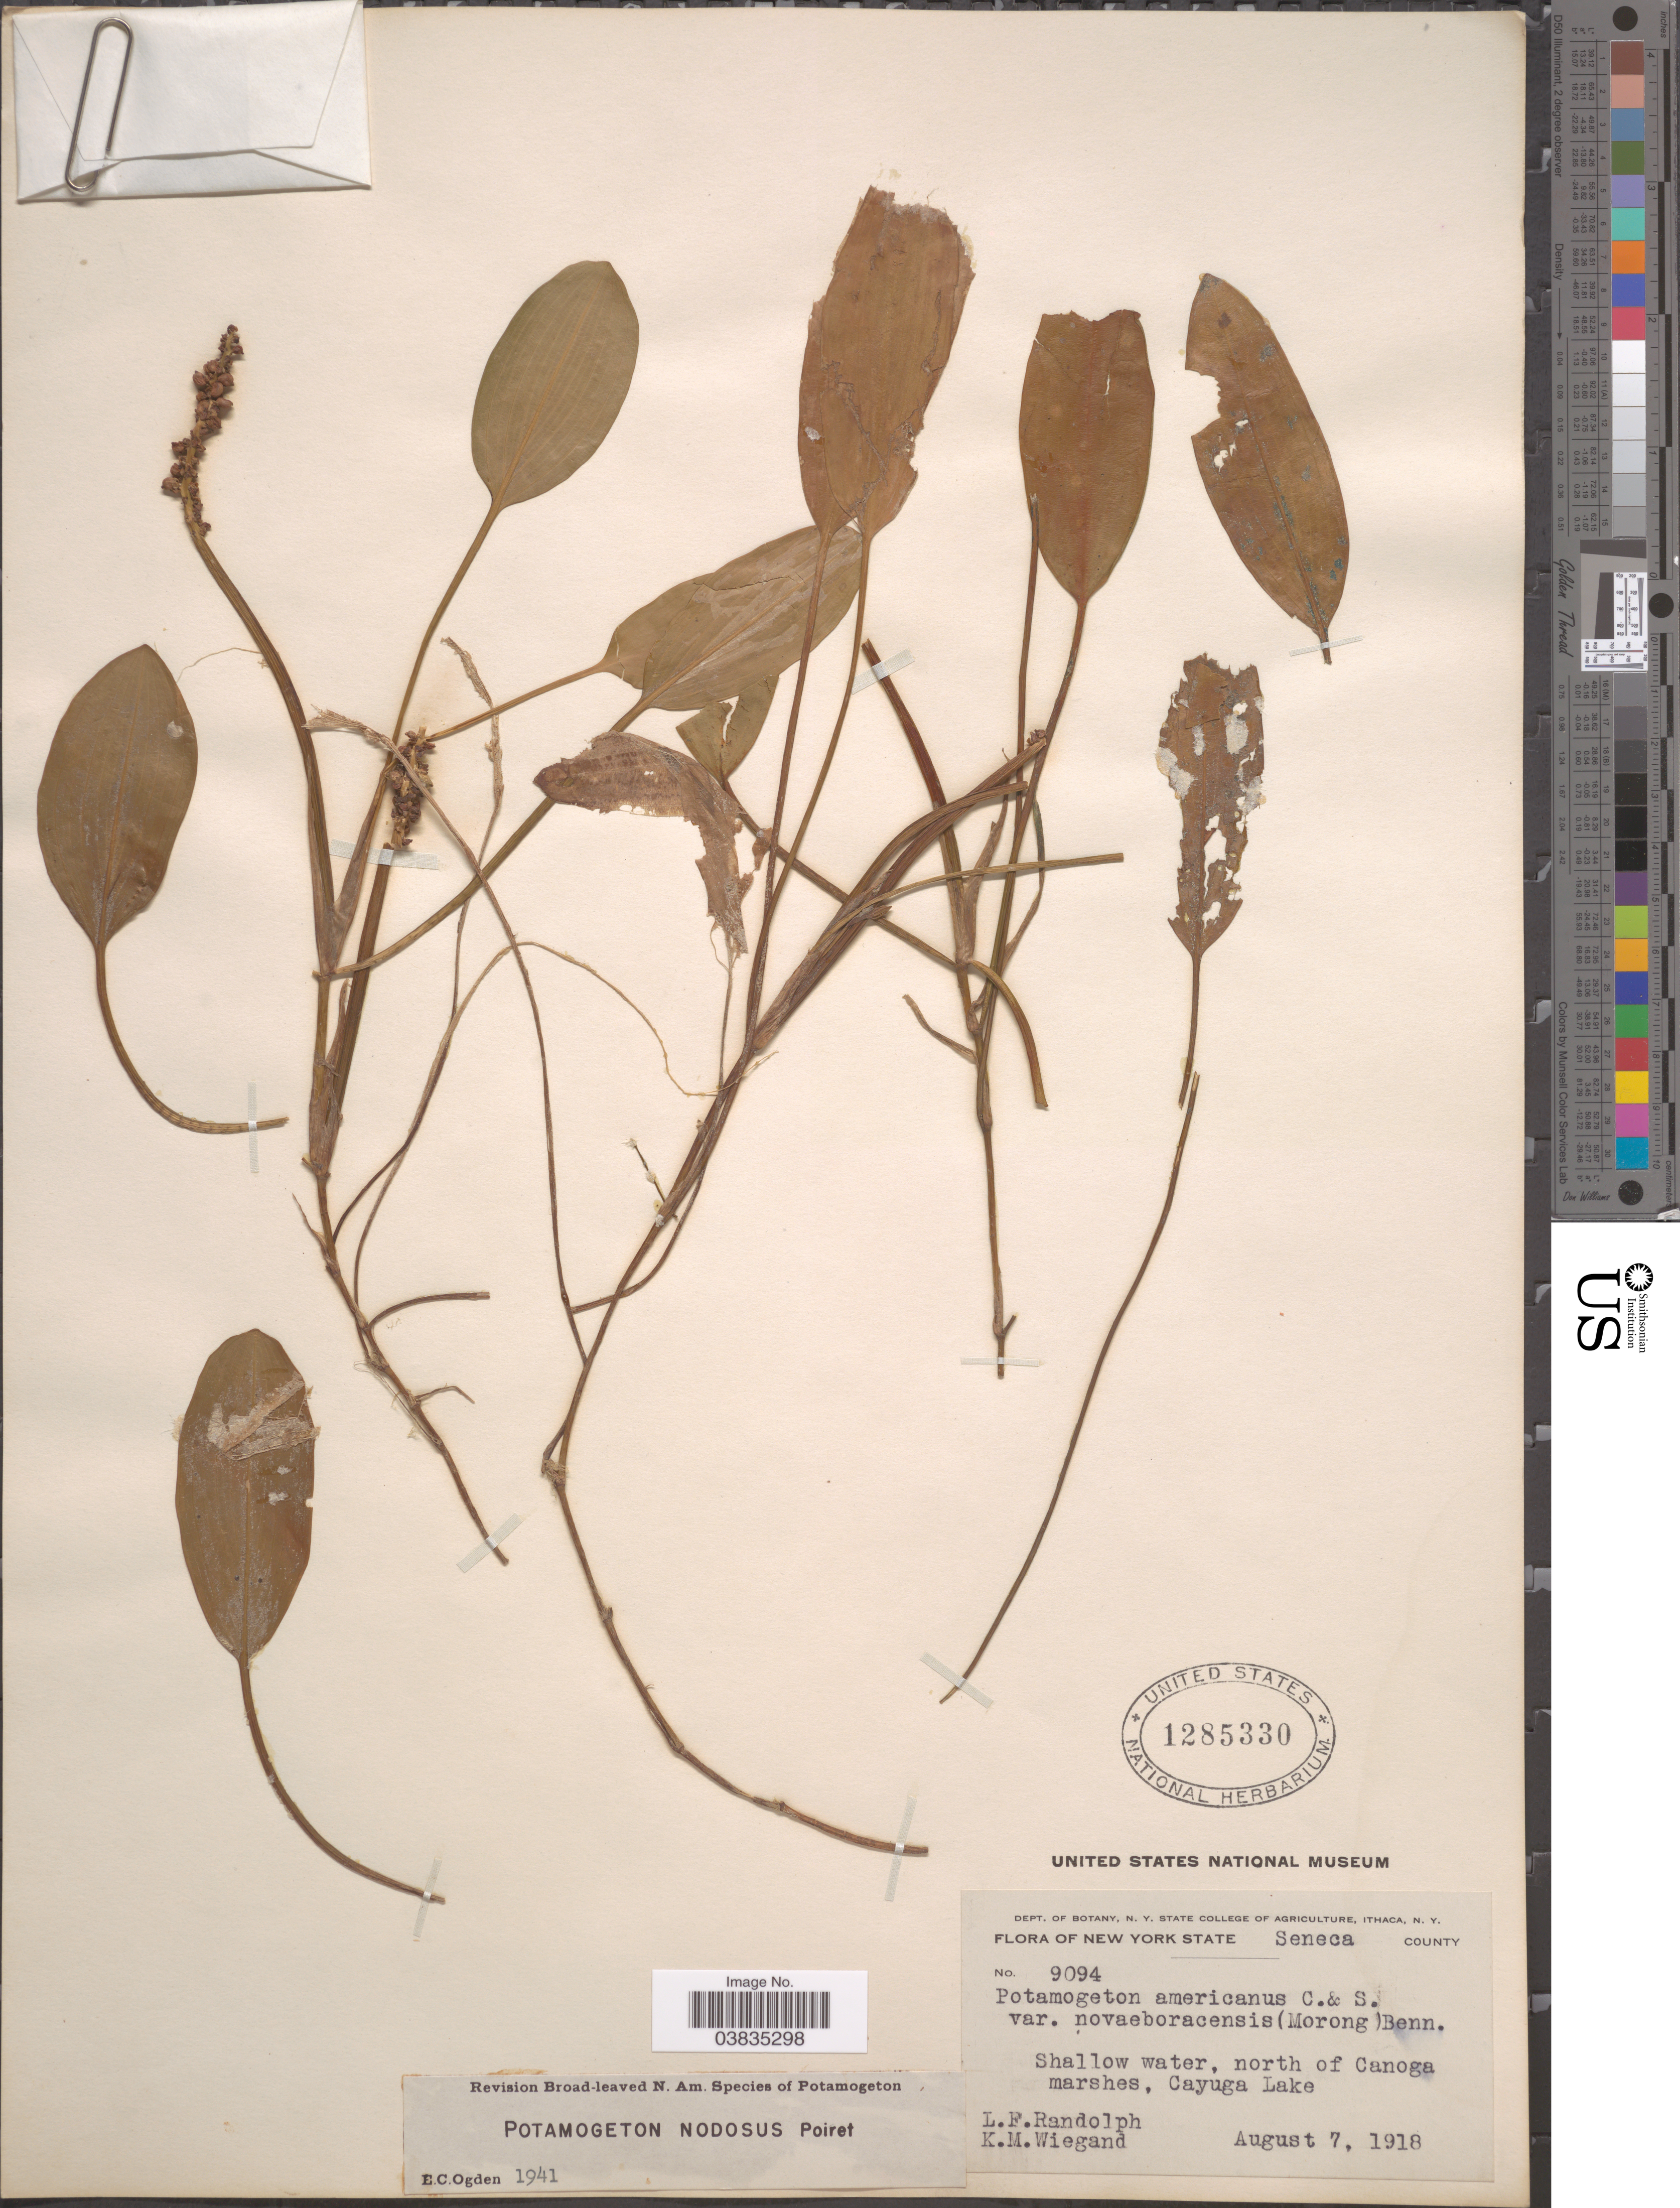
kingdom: Plantae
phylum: Tracheophyta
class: Liliopsida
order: Alismatales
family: Potamogetonaceae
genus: Potamogeton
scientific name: Potamogeton nodosus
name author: Poir.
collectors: L. F. Randolph & K. M. Wiegand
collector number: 9094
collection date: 1918-08-07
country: United States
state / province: New York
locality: Seneca County. North of Canoga marshes, Cayuga Lake.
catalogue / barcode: US 1285330